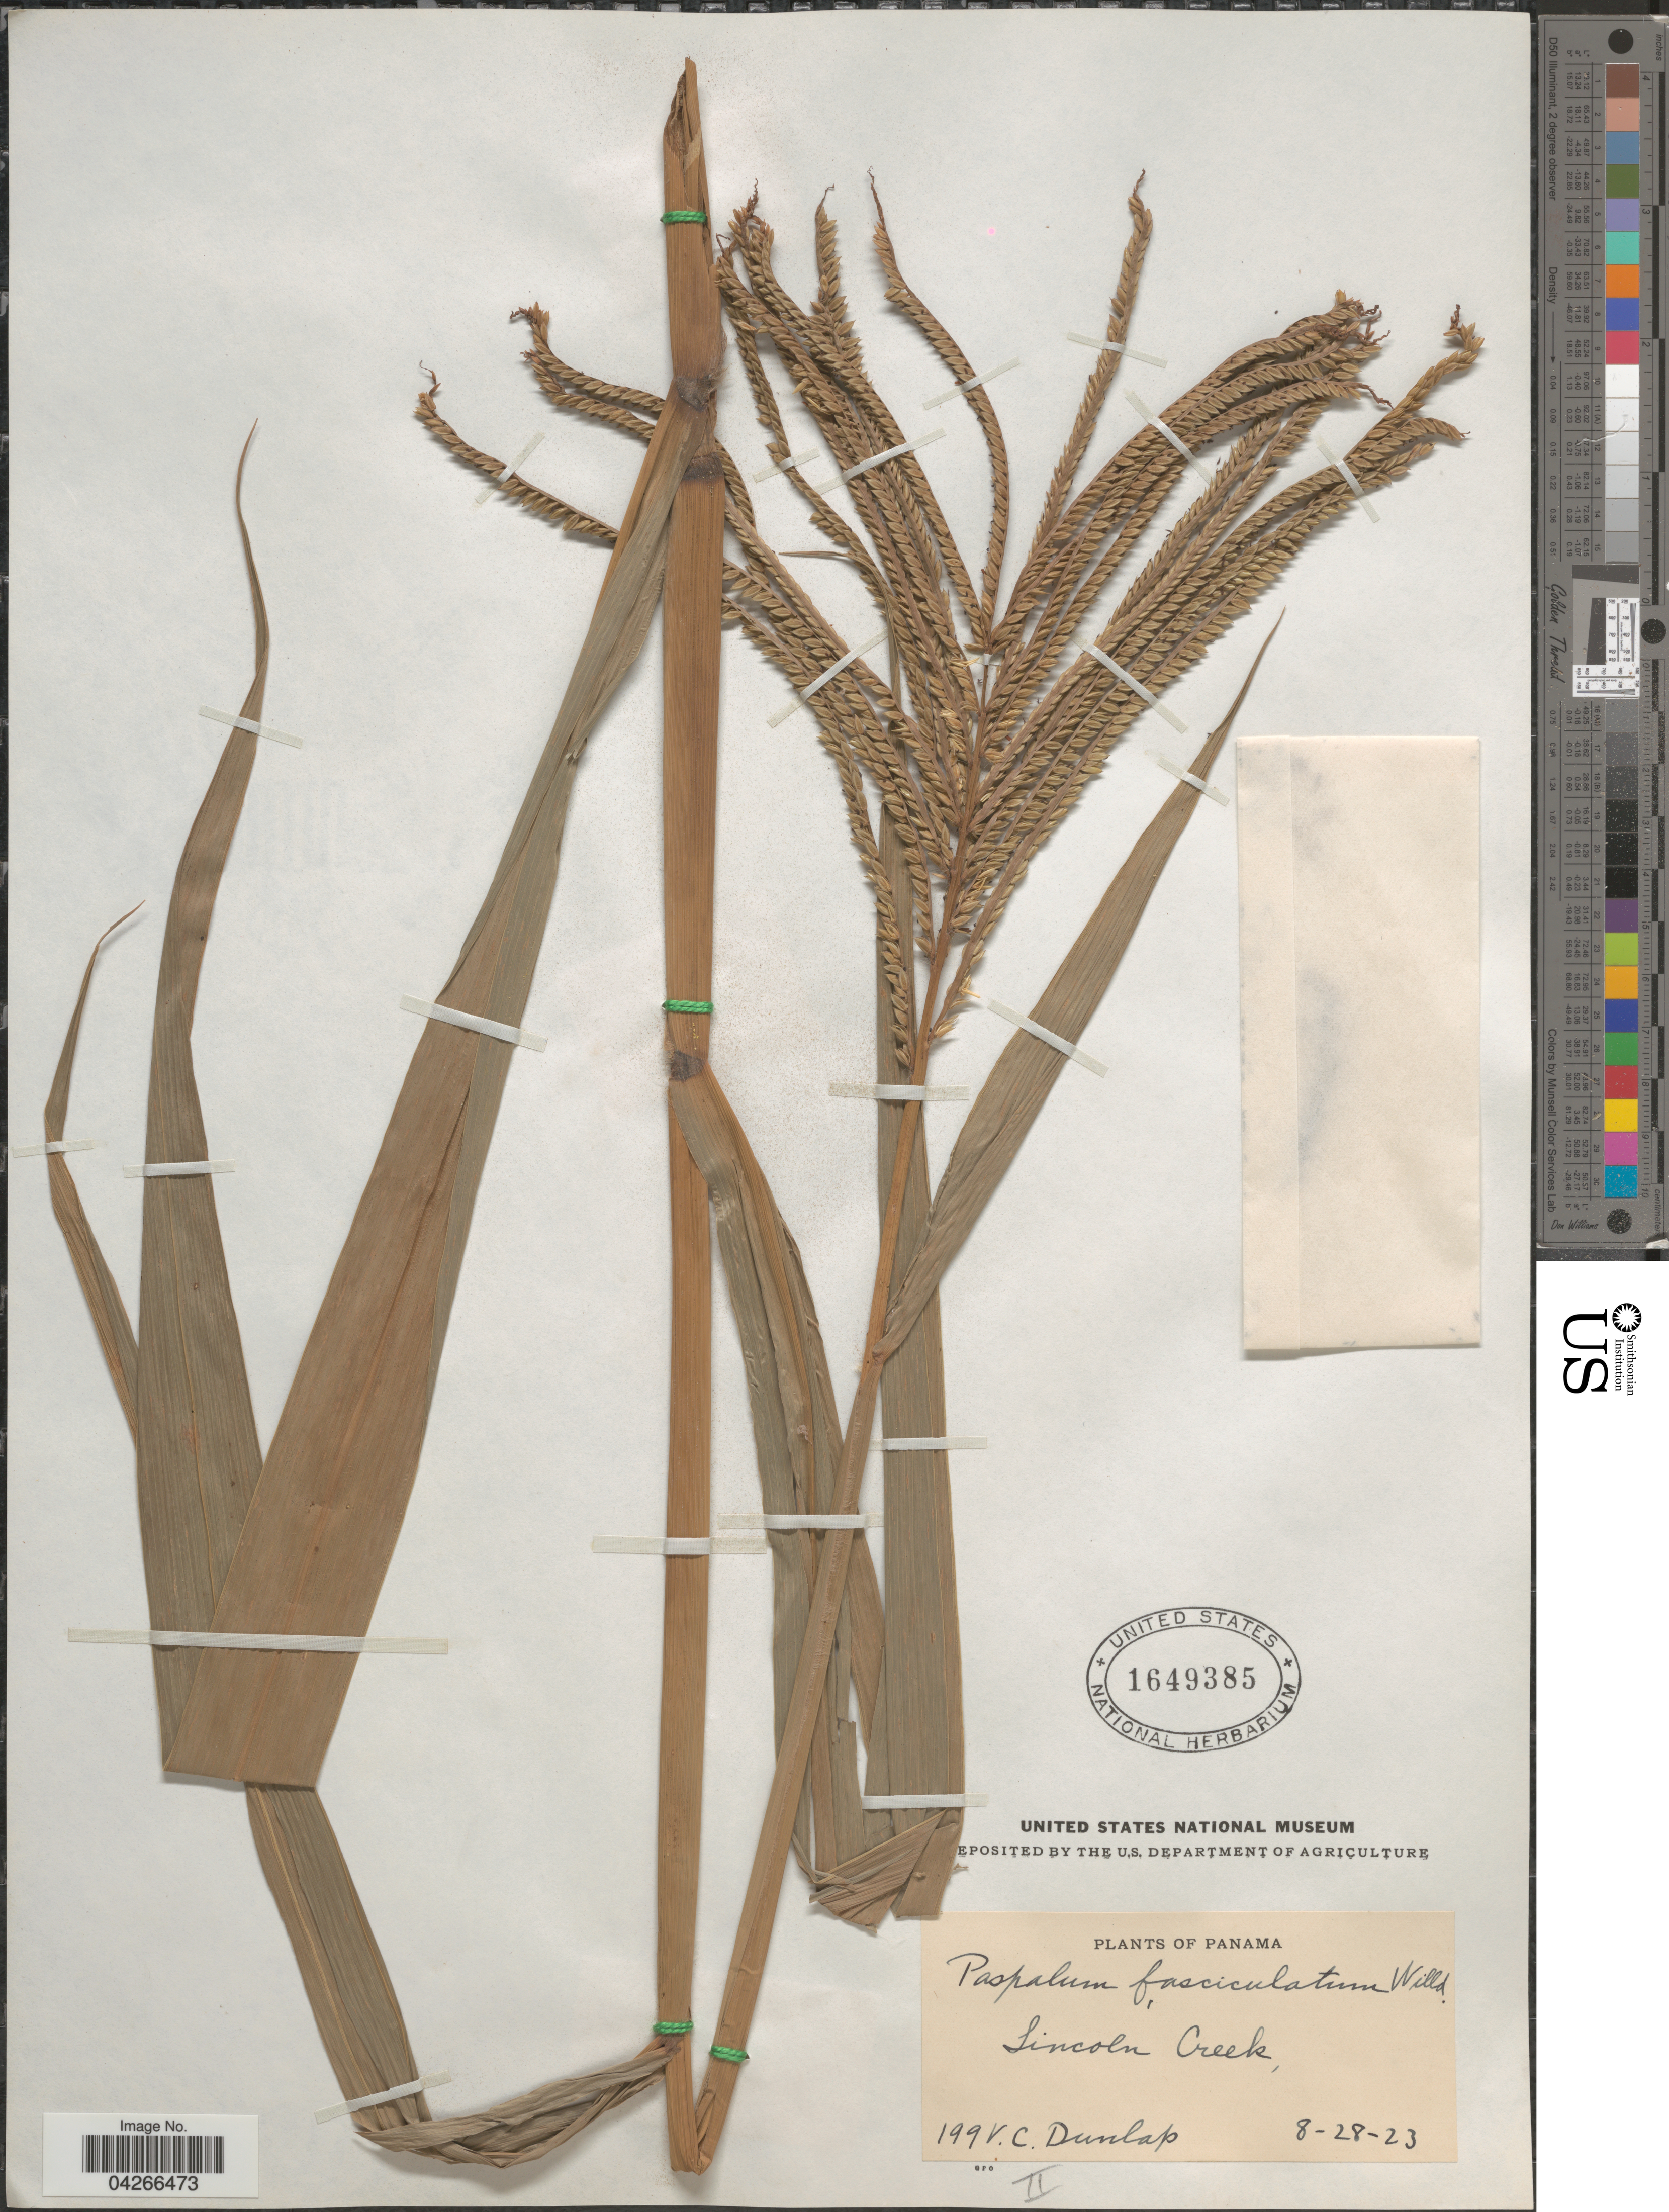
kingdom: Plantae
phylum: Tracheophyta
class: Liliopsida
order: Poales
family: Poaceae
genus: Paspalum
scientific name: Paspalum fasciculatum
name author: Willd. ex Flüggé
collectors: V. C. Dunlap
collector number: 199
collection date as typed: Transcribed d/m/y: 28/8/23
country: Panama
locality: Lincoln Creek.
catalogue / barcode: US 1649385